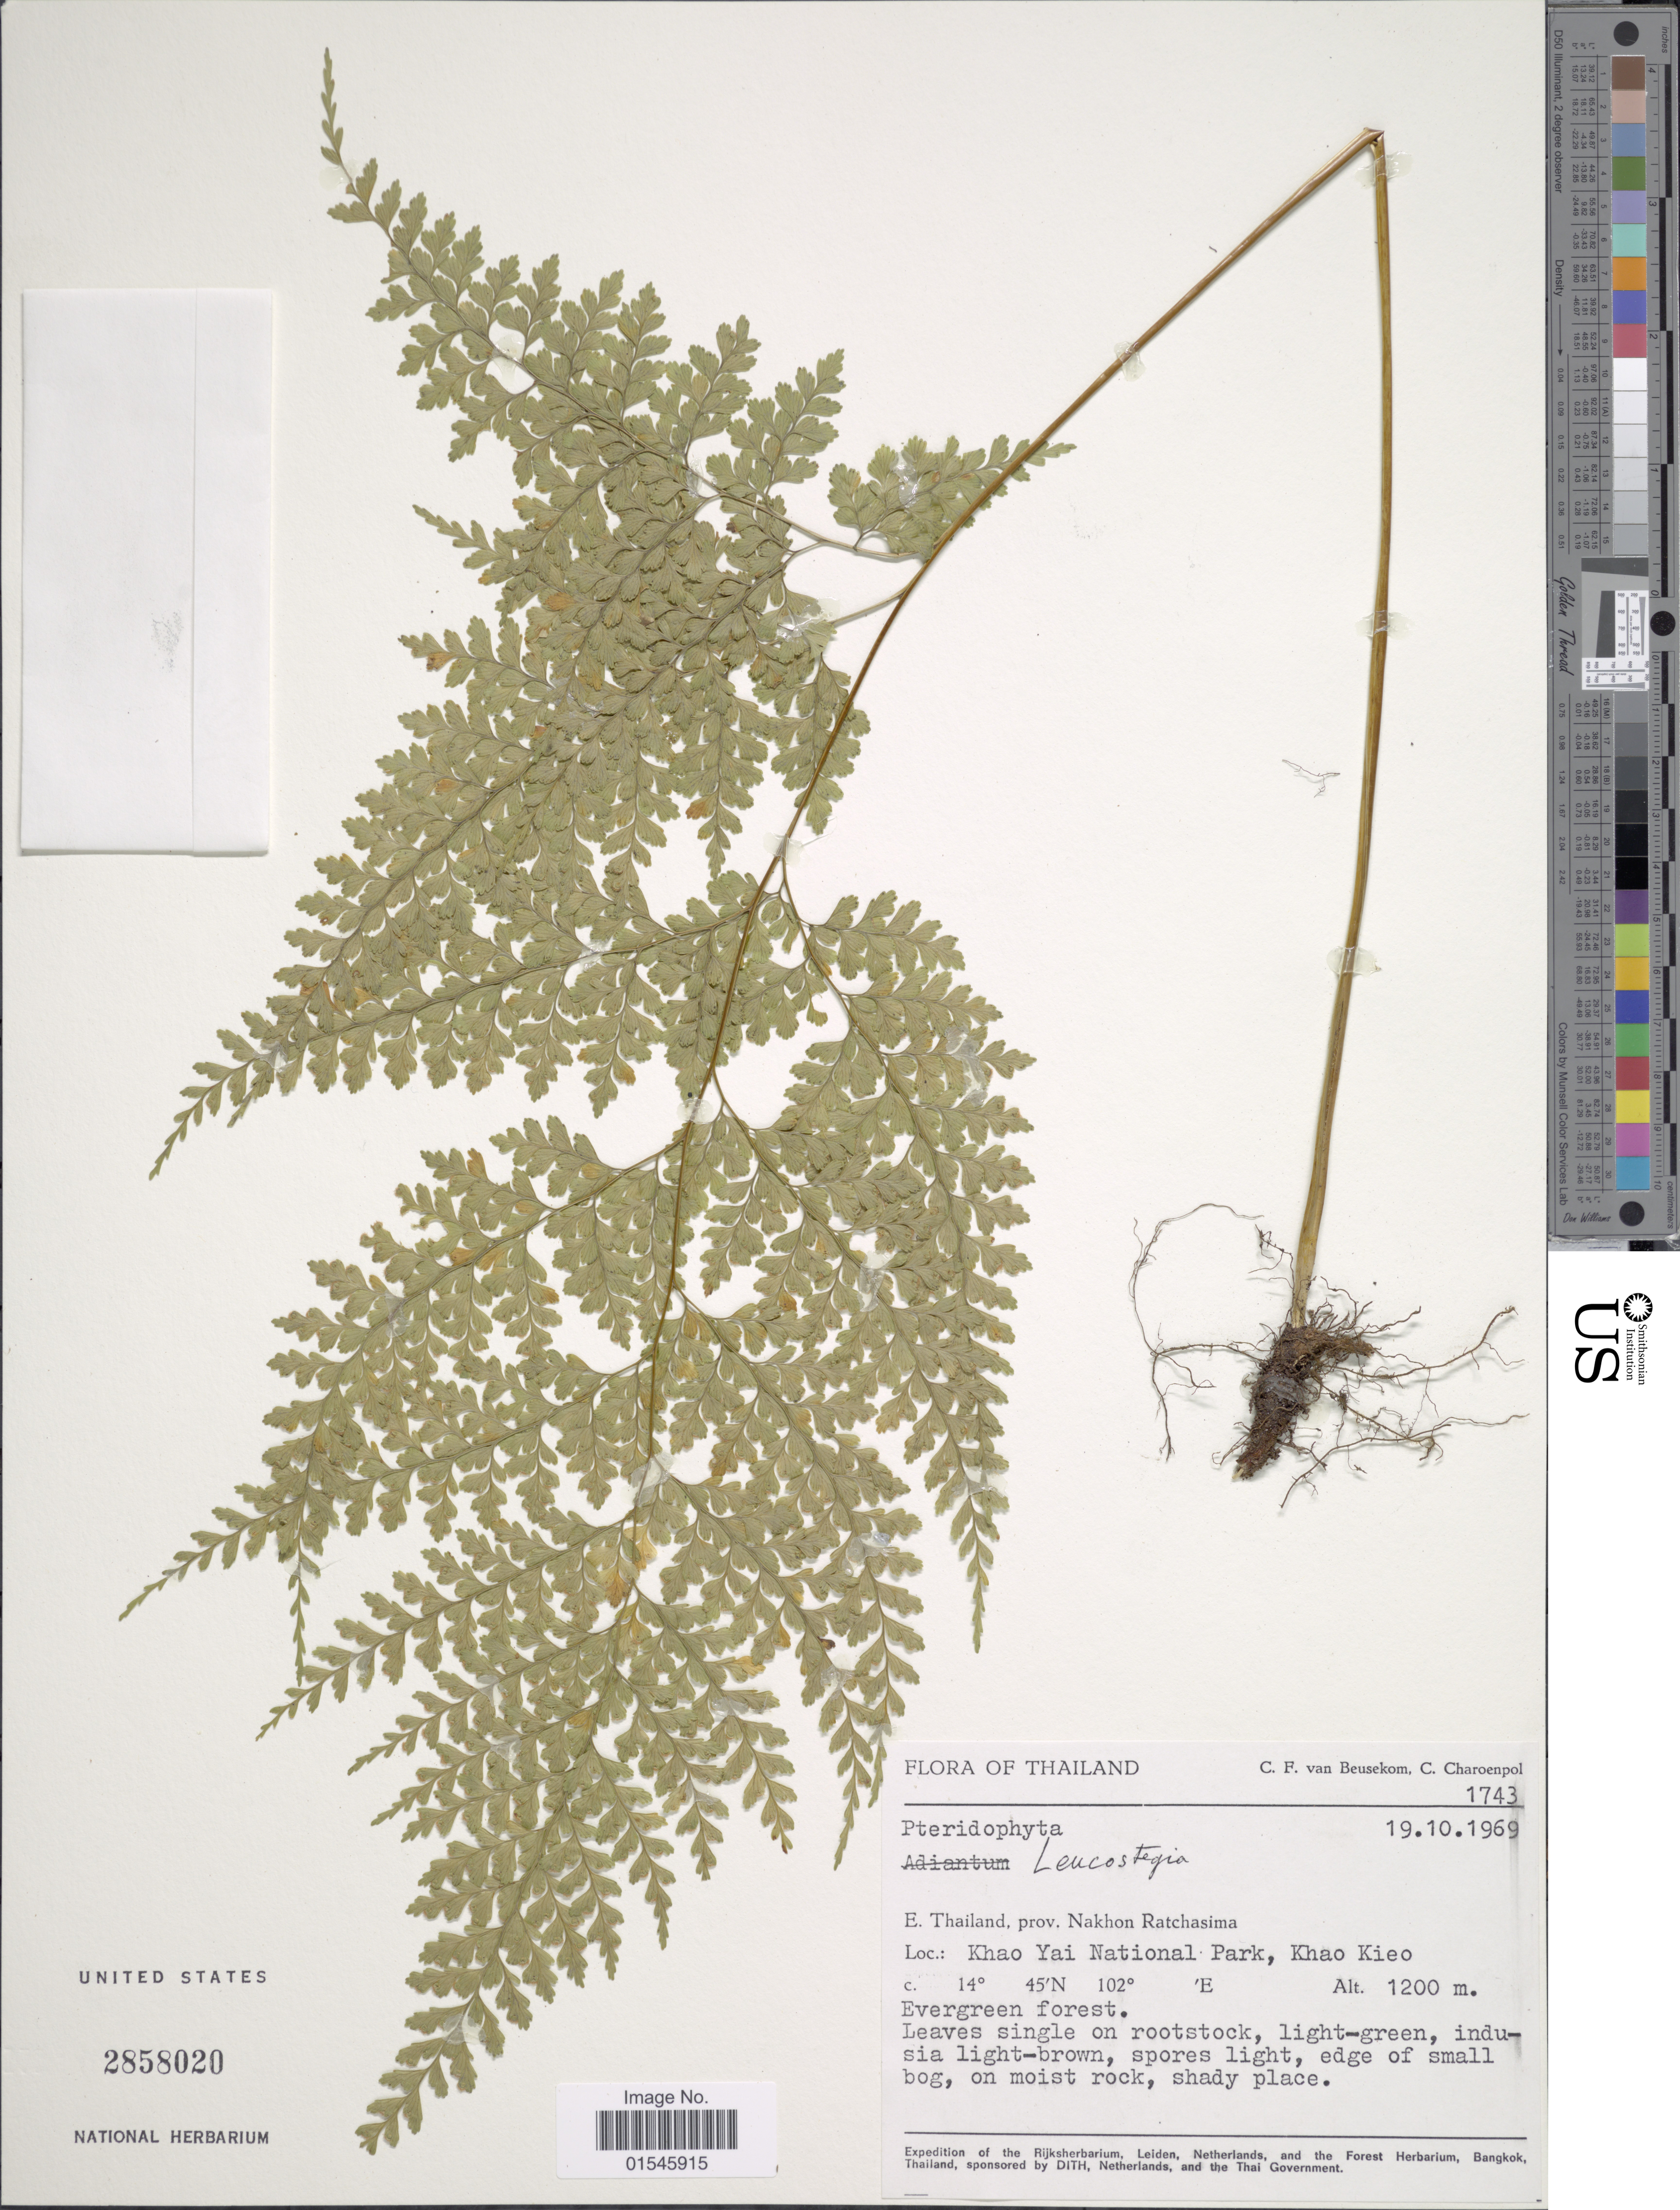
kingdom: Plantae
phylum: Tracheophyta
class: Polypodiopsida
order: Polypodiales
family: Hypodematiaceae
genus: Leucostegia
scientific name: Leucostegia sp.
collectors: C. F. Beusekom & C. Charoenphol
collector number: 1743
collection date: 1969-10-19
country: Thailand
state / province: Nakhon Ratchasima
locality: E. Thailand, prov. Nakhon Ratchasima, Khao Yai National Park, Khao Kieo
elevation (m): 1200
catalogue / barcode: US 2858020